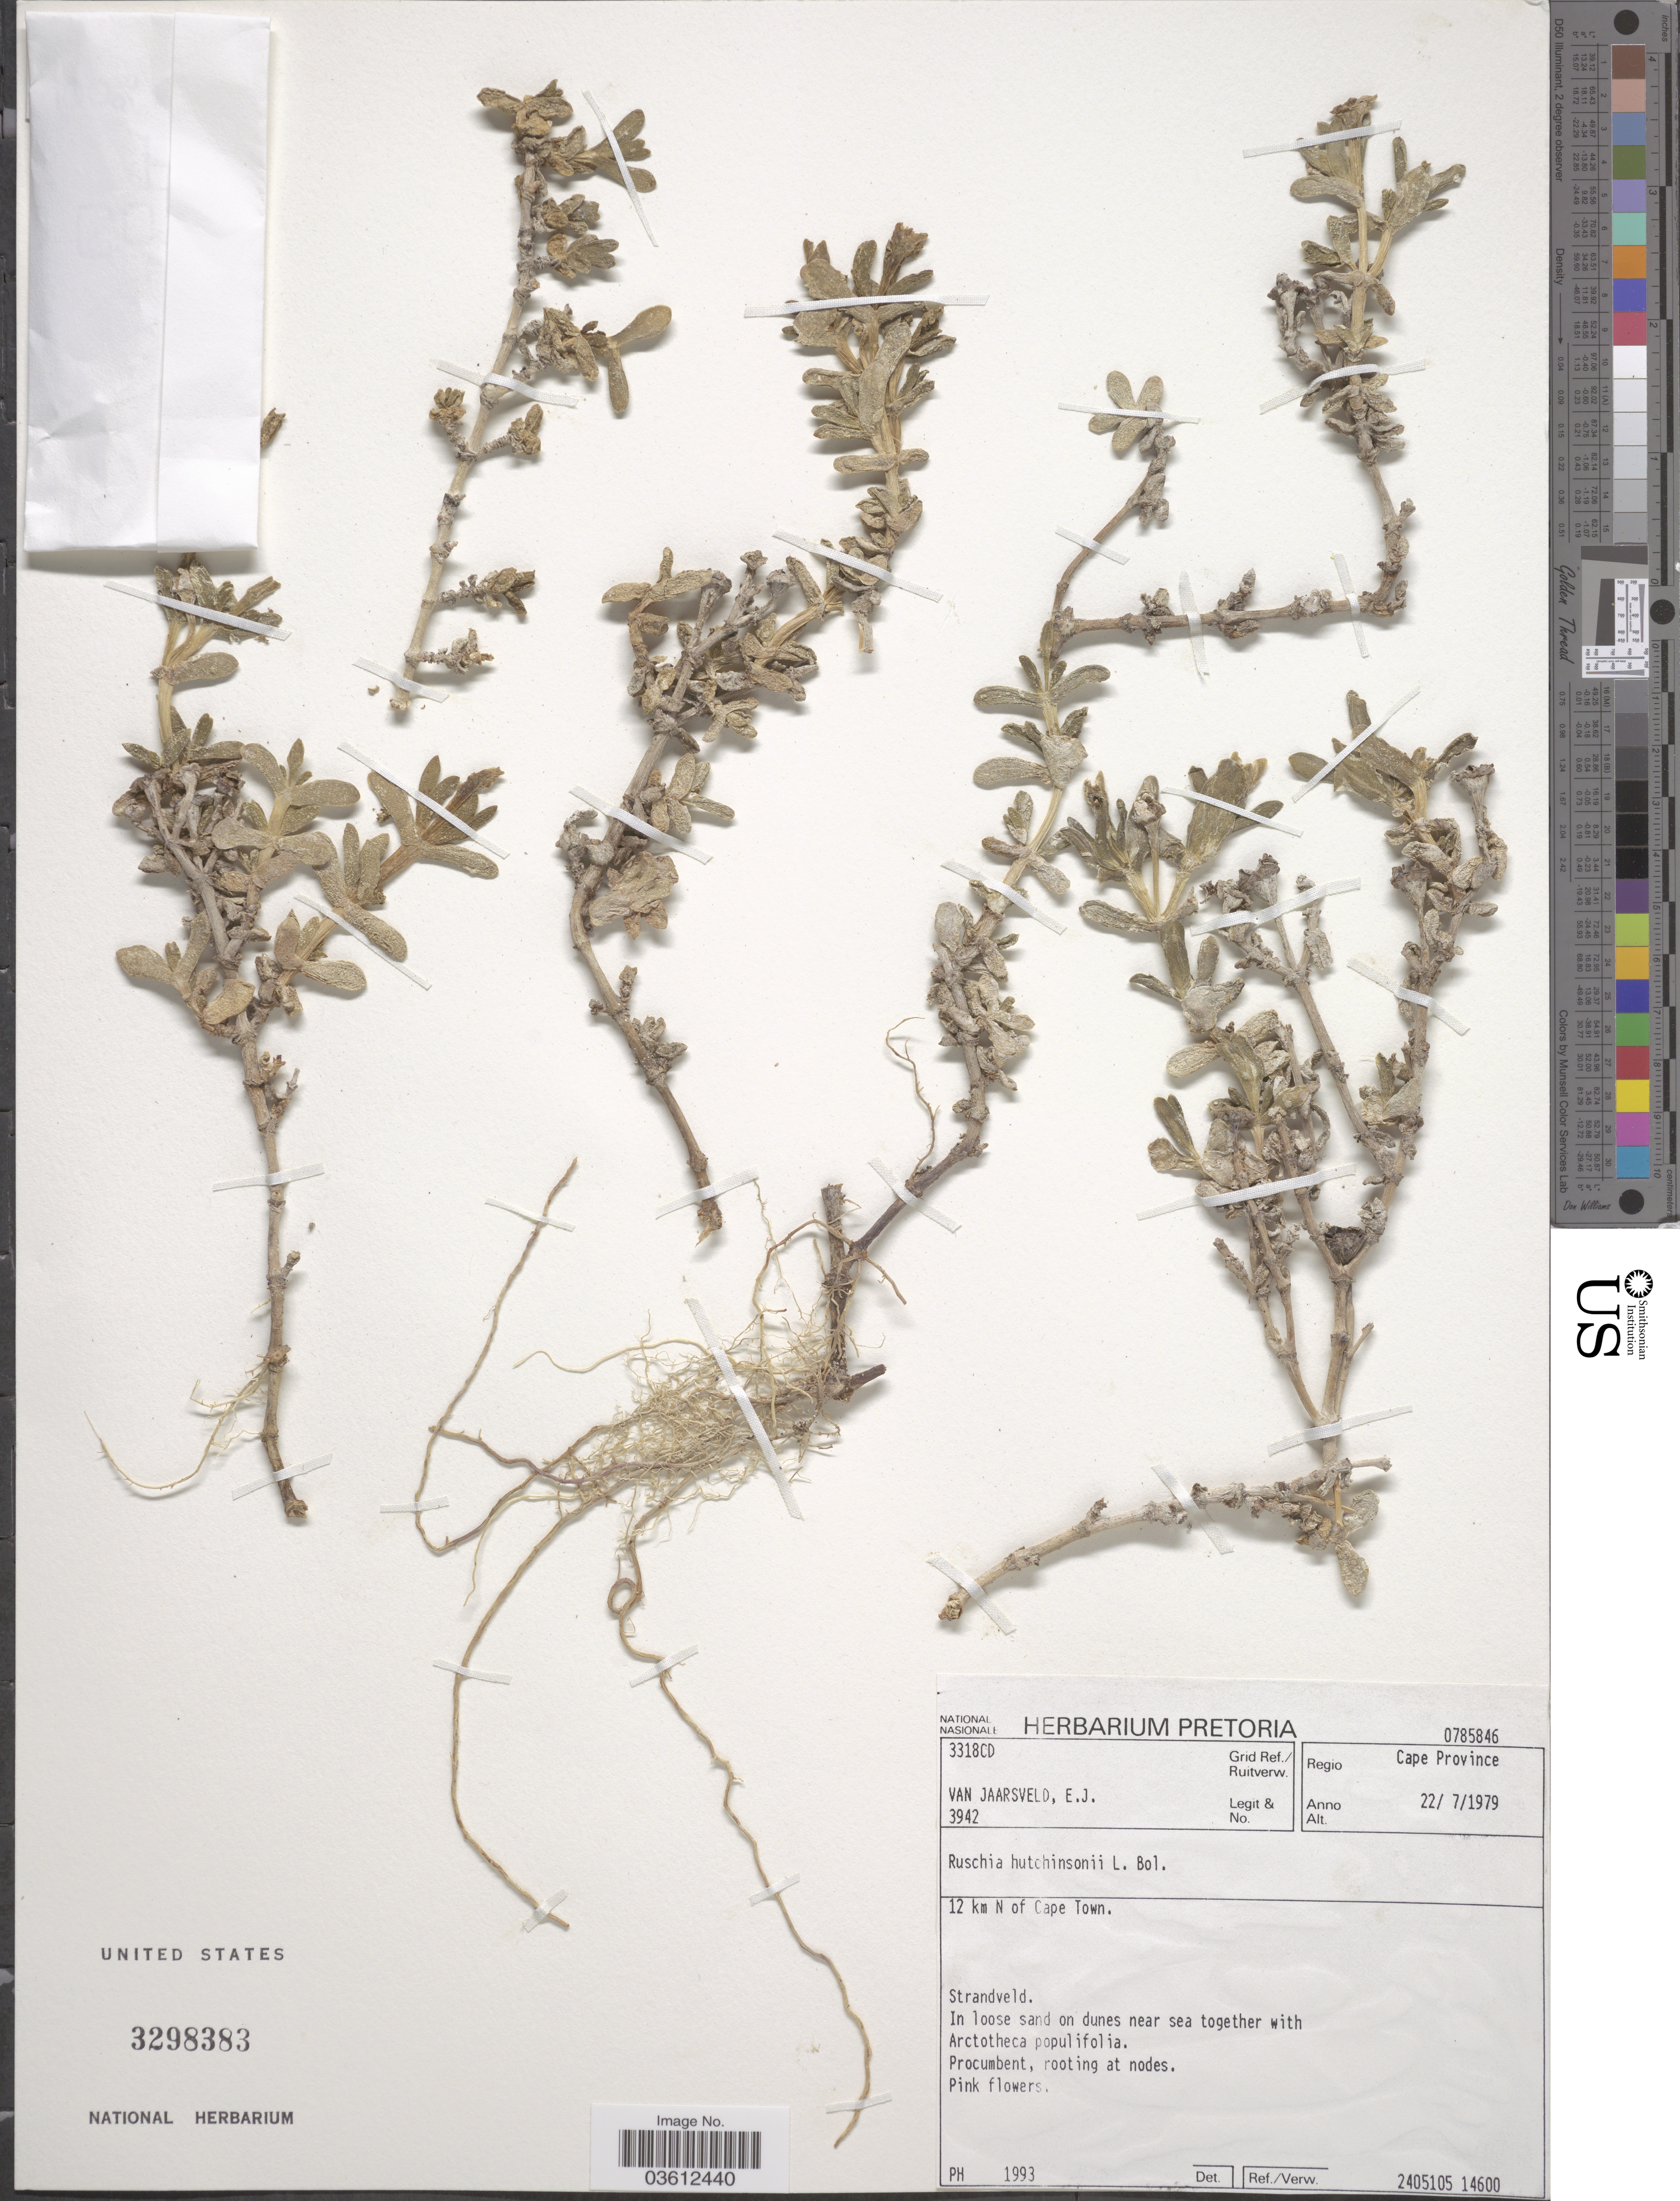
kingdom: Plantae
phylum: Tracheophyta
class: Magnoliopsida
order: Caryophyllales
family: Aizoaceae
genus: Ruschia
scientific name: Ruschia hutchinsonii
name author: L. Bolus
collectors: E. van Jaarsveld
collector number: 3942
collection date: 1979-07-22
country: South Africa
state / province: Western Cape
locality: Grid Ref./ Ruitverw. 3318CD. Regio Cape Province. 12 km N of Cape Town.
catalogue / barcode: US 3298383